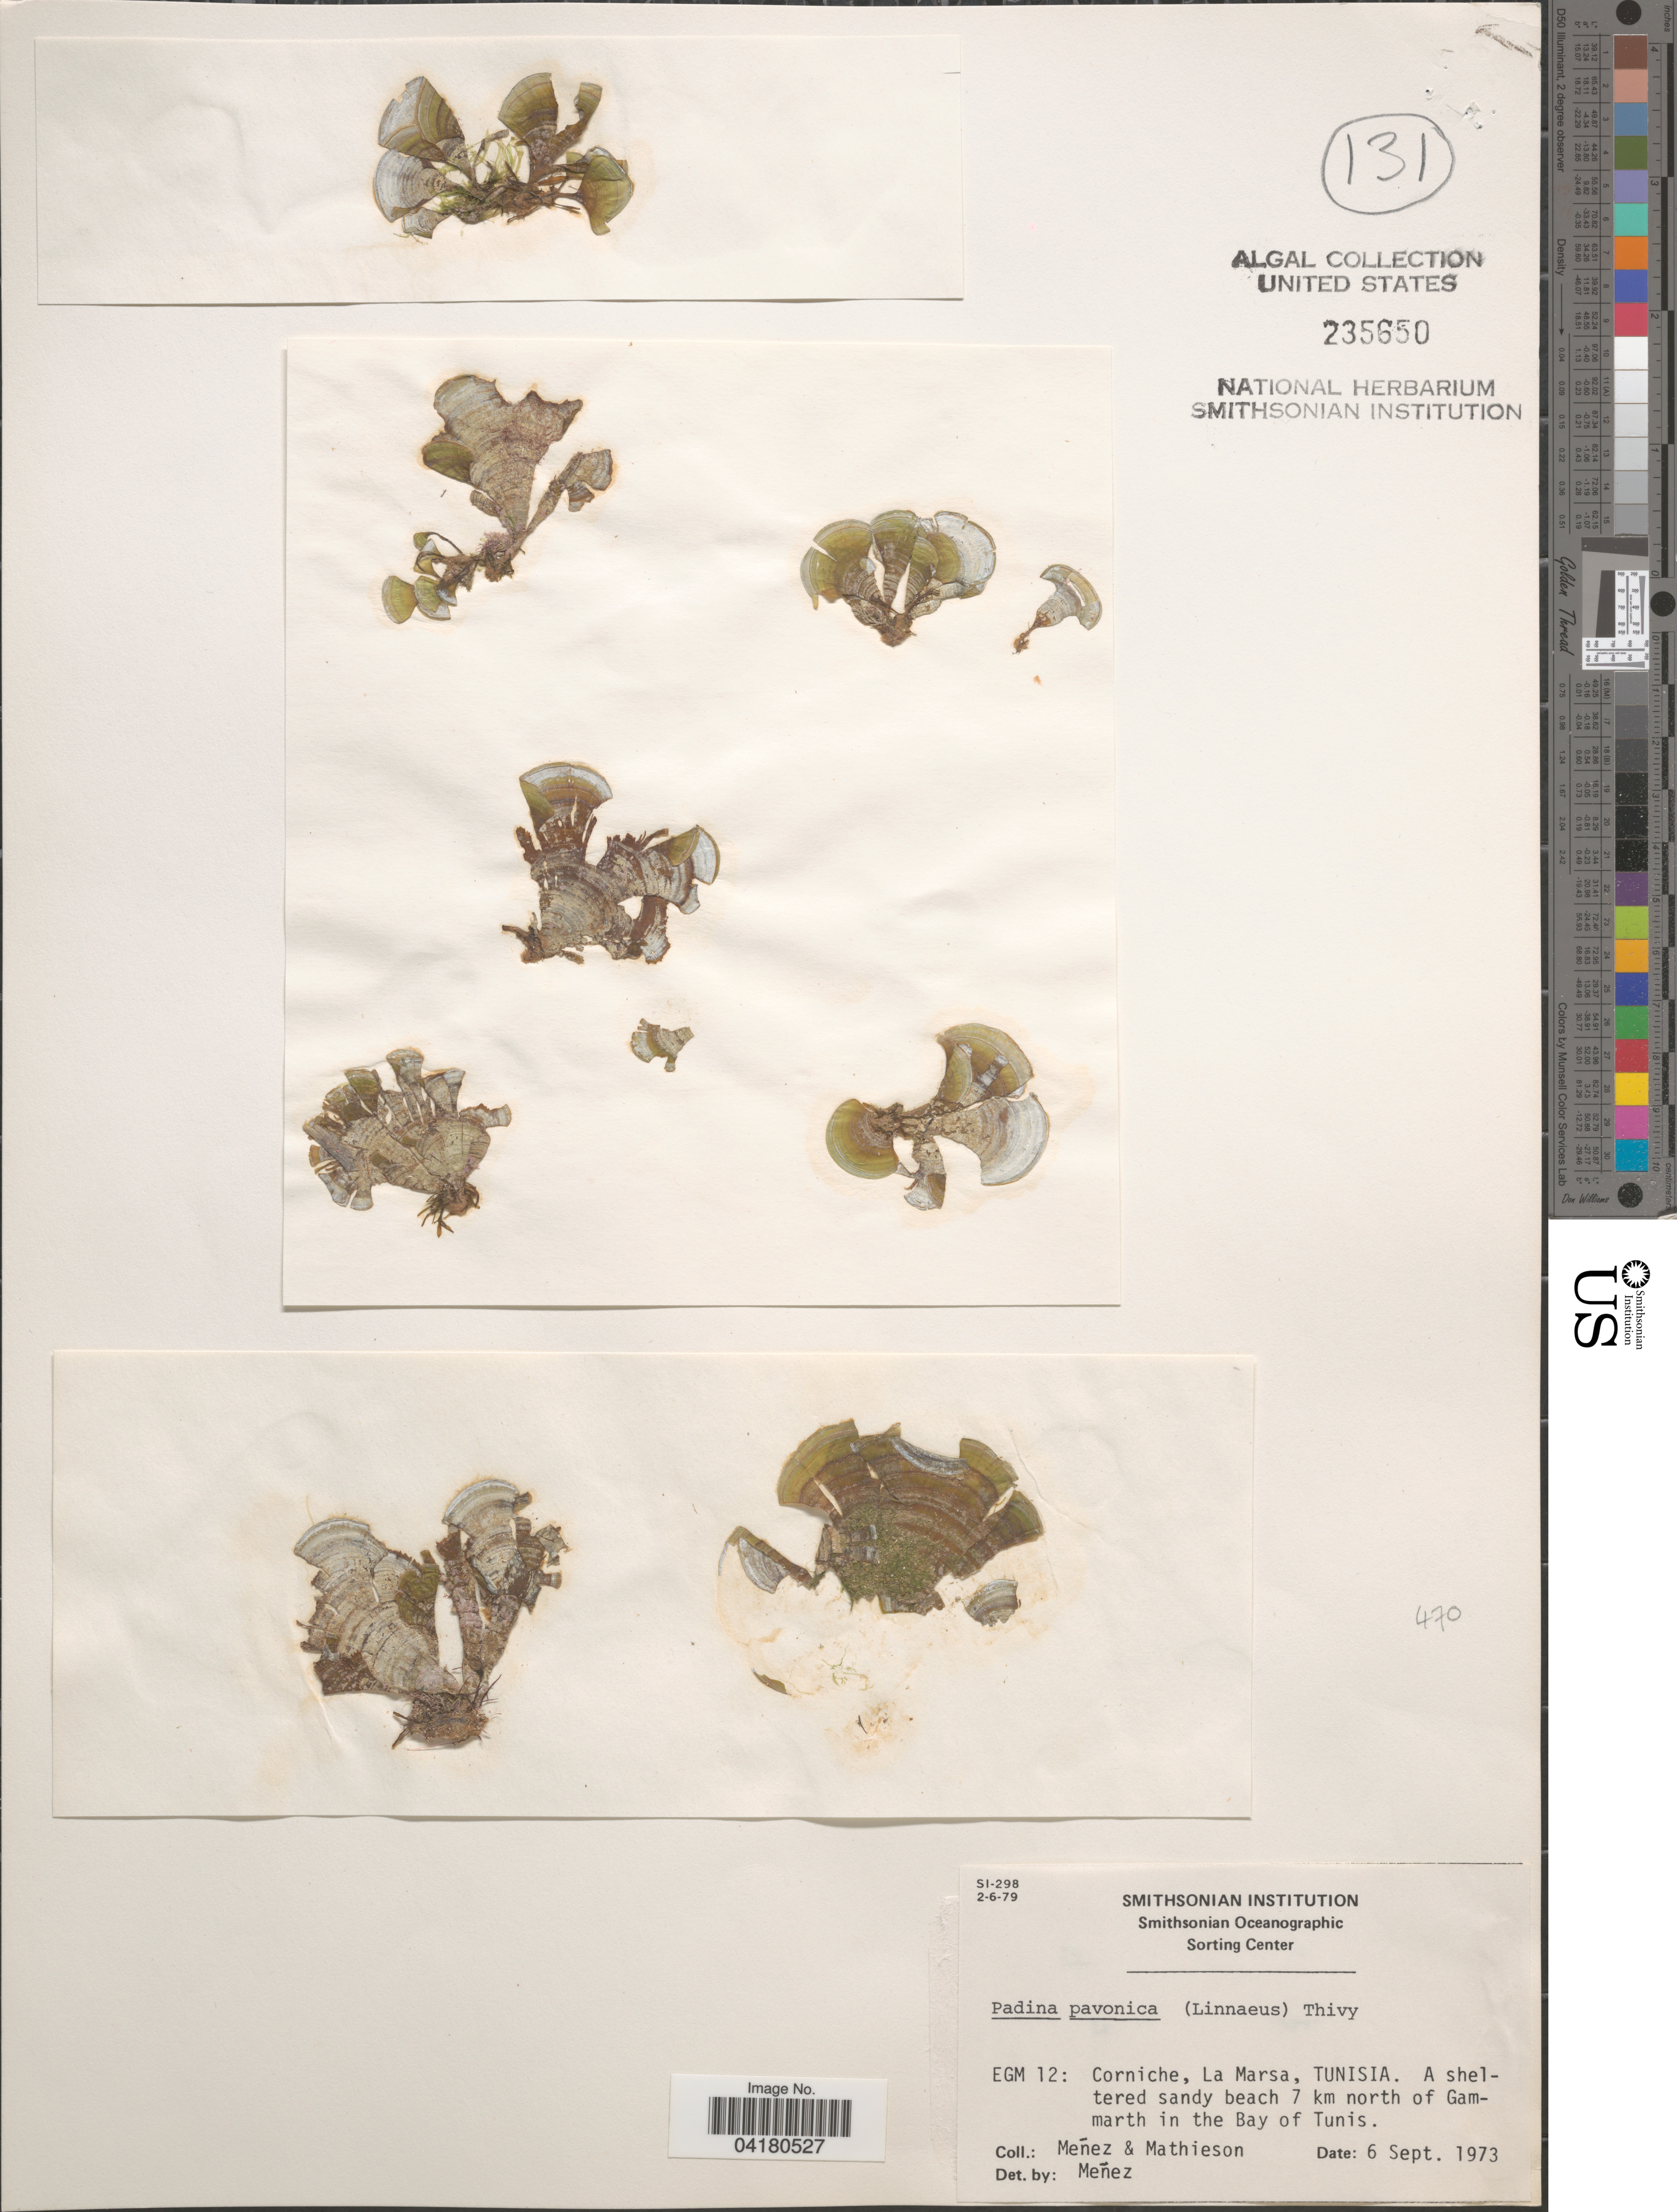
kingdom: Chromista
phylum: Ochrophyta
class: Phaeophyceae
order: Dictyotales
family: Dictyotaceae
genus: Padina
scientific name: Padina pavonica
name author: (L.) Thivy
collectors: Menez & Mathieson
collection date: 1973-09-06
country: Tunisia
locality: EGM 12: Corniche, La Marsa, Tunisia. A sheltered sandy beach 7 km north of Gammarth in the Bay of Tunis.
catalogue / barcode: US 235650